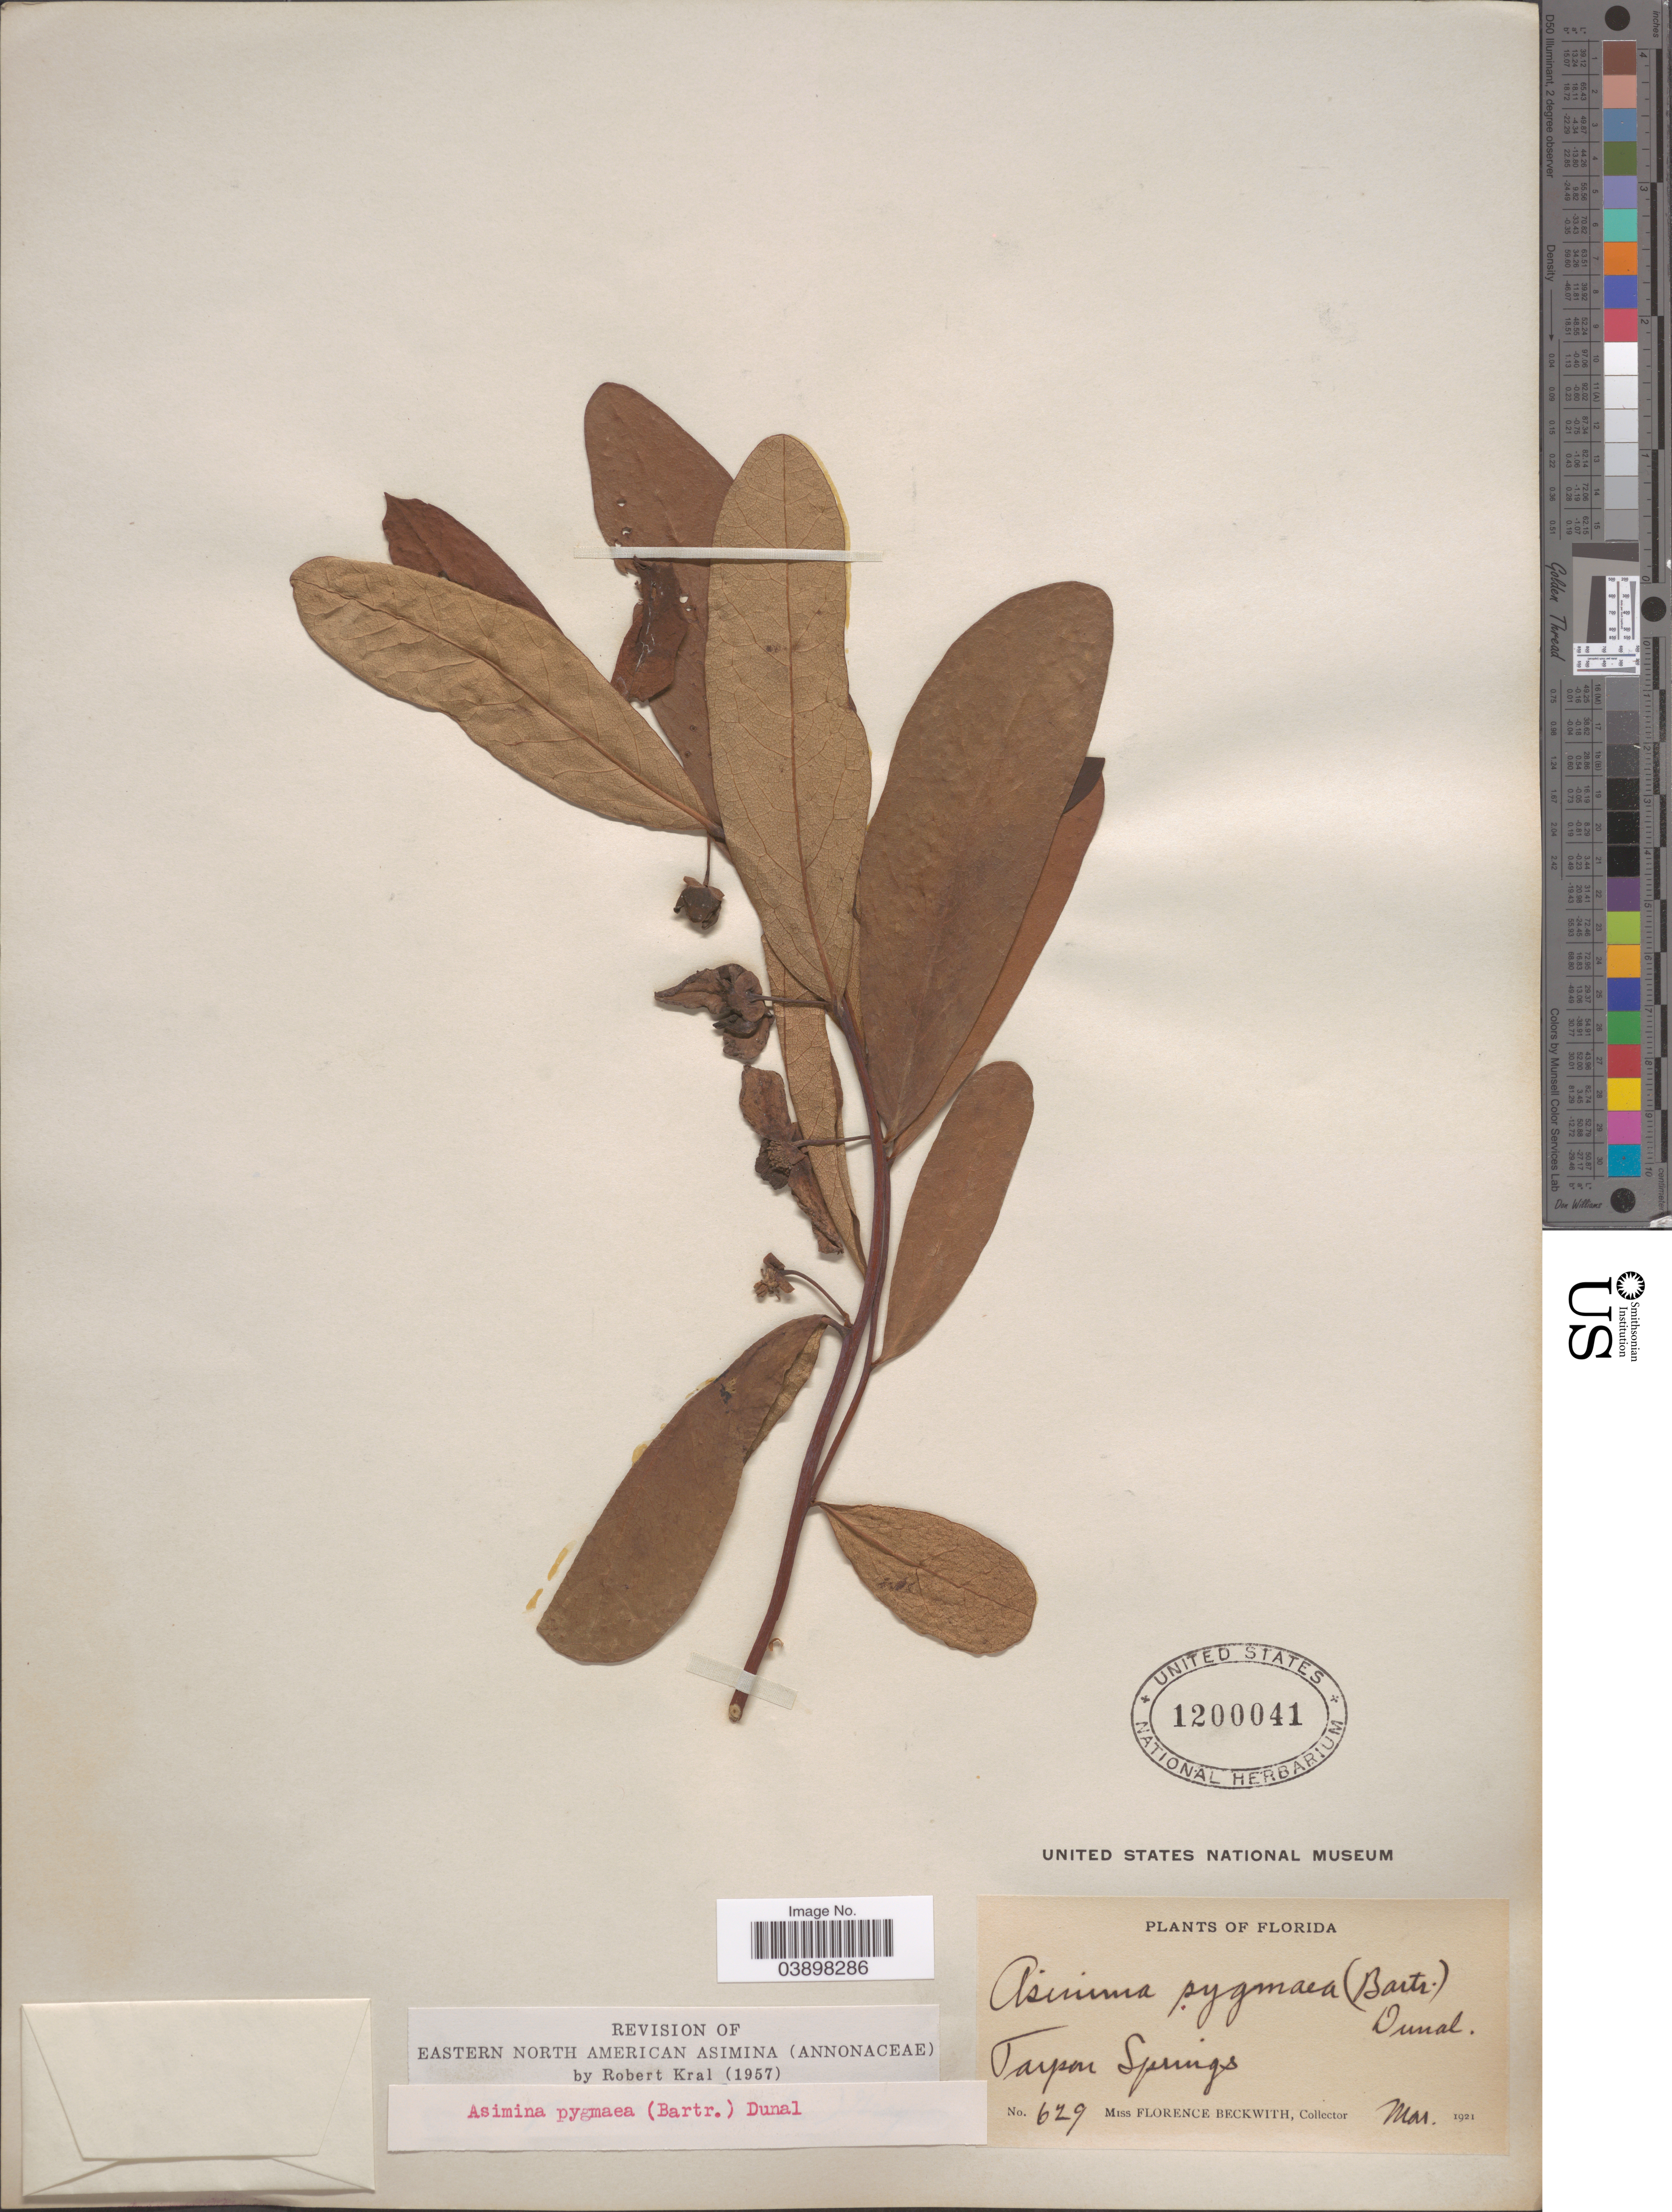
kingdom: Plantae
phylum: Tracheophyta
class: Magnoliopsida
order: Magnoliales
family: Annonaceae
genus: Asimina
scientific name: Asimina pygmaea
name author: Dunal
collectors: F. Beckwith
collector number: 629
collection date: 1921-03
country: United States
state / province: Florida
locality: Tarpon Springs.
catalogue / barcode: US 1200041